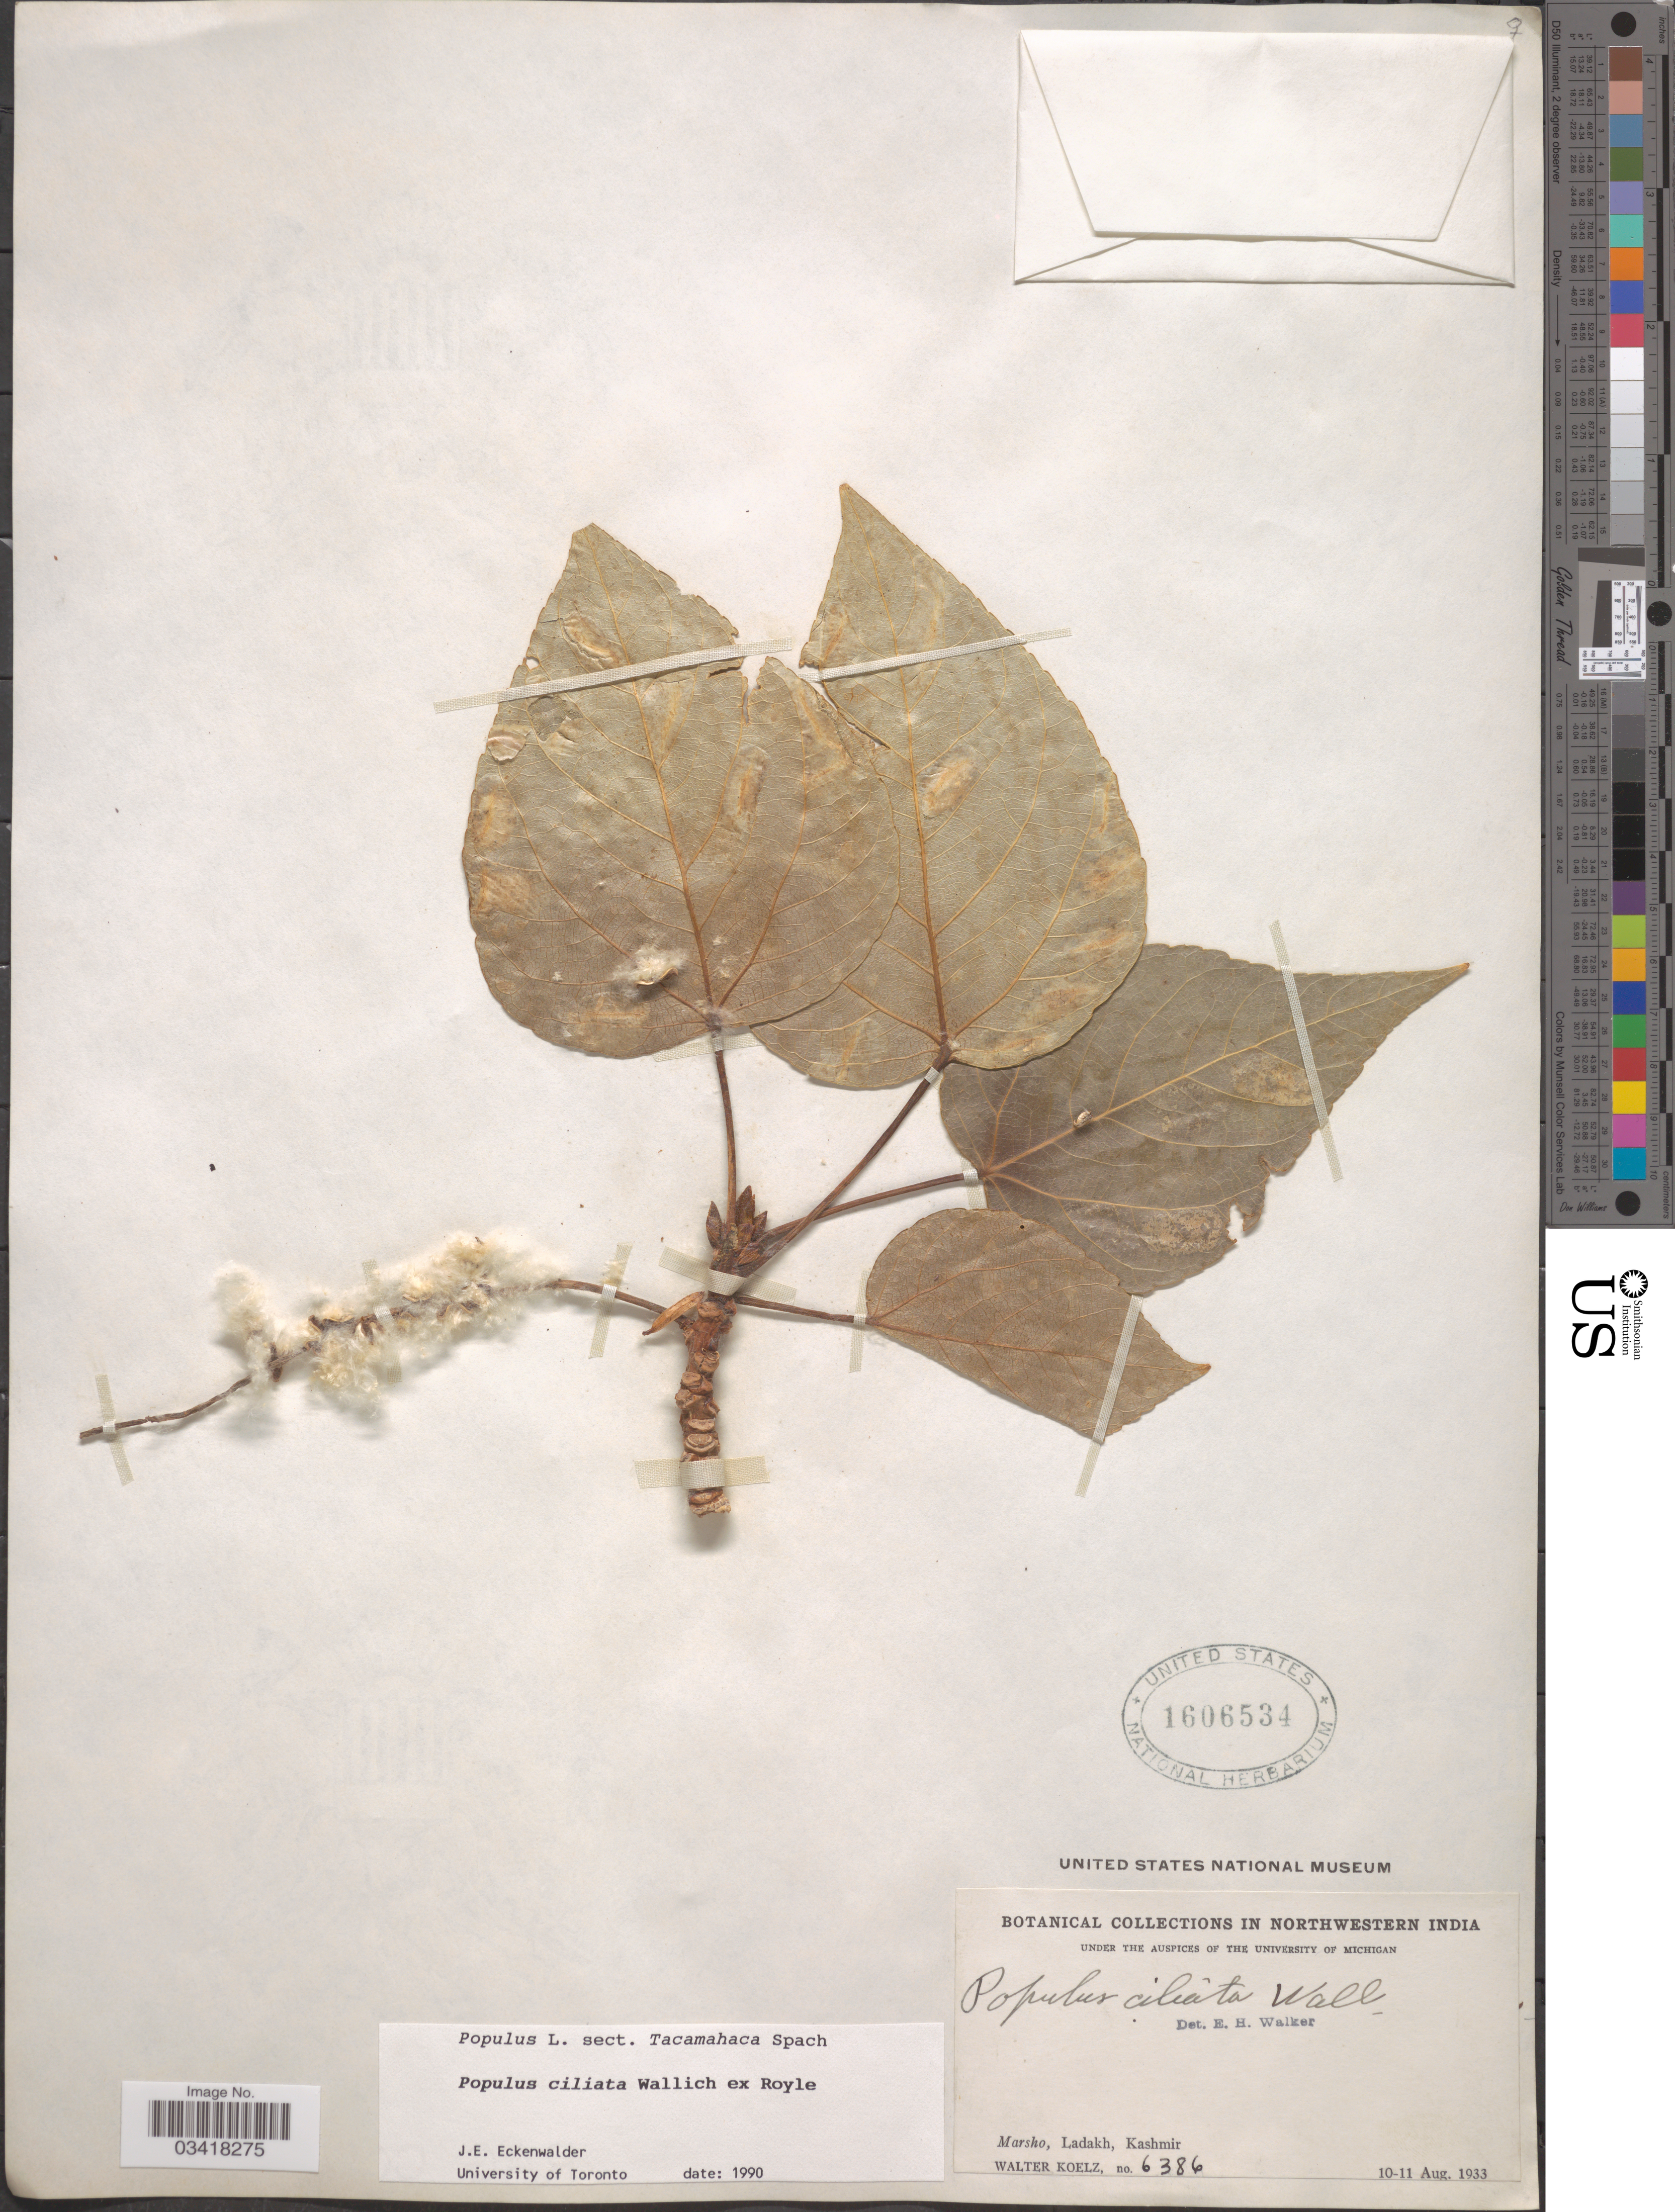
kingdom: Plantae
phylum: Tracheophyta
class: Magnoliopsida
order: Malpighiales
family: Salicaceae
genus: Populus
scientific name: Populus ciliata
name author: Wall. ex Royle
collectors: W. N. Koelz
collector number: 6386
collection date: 1933-08-10/1933-08-11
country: India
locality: Northwestern India. Marsho, Ladakh, Kashmir.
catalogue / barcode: US 1606534